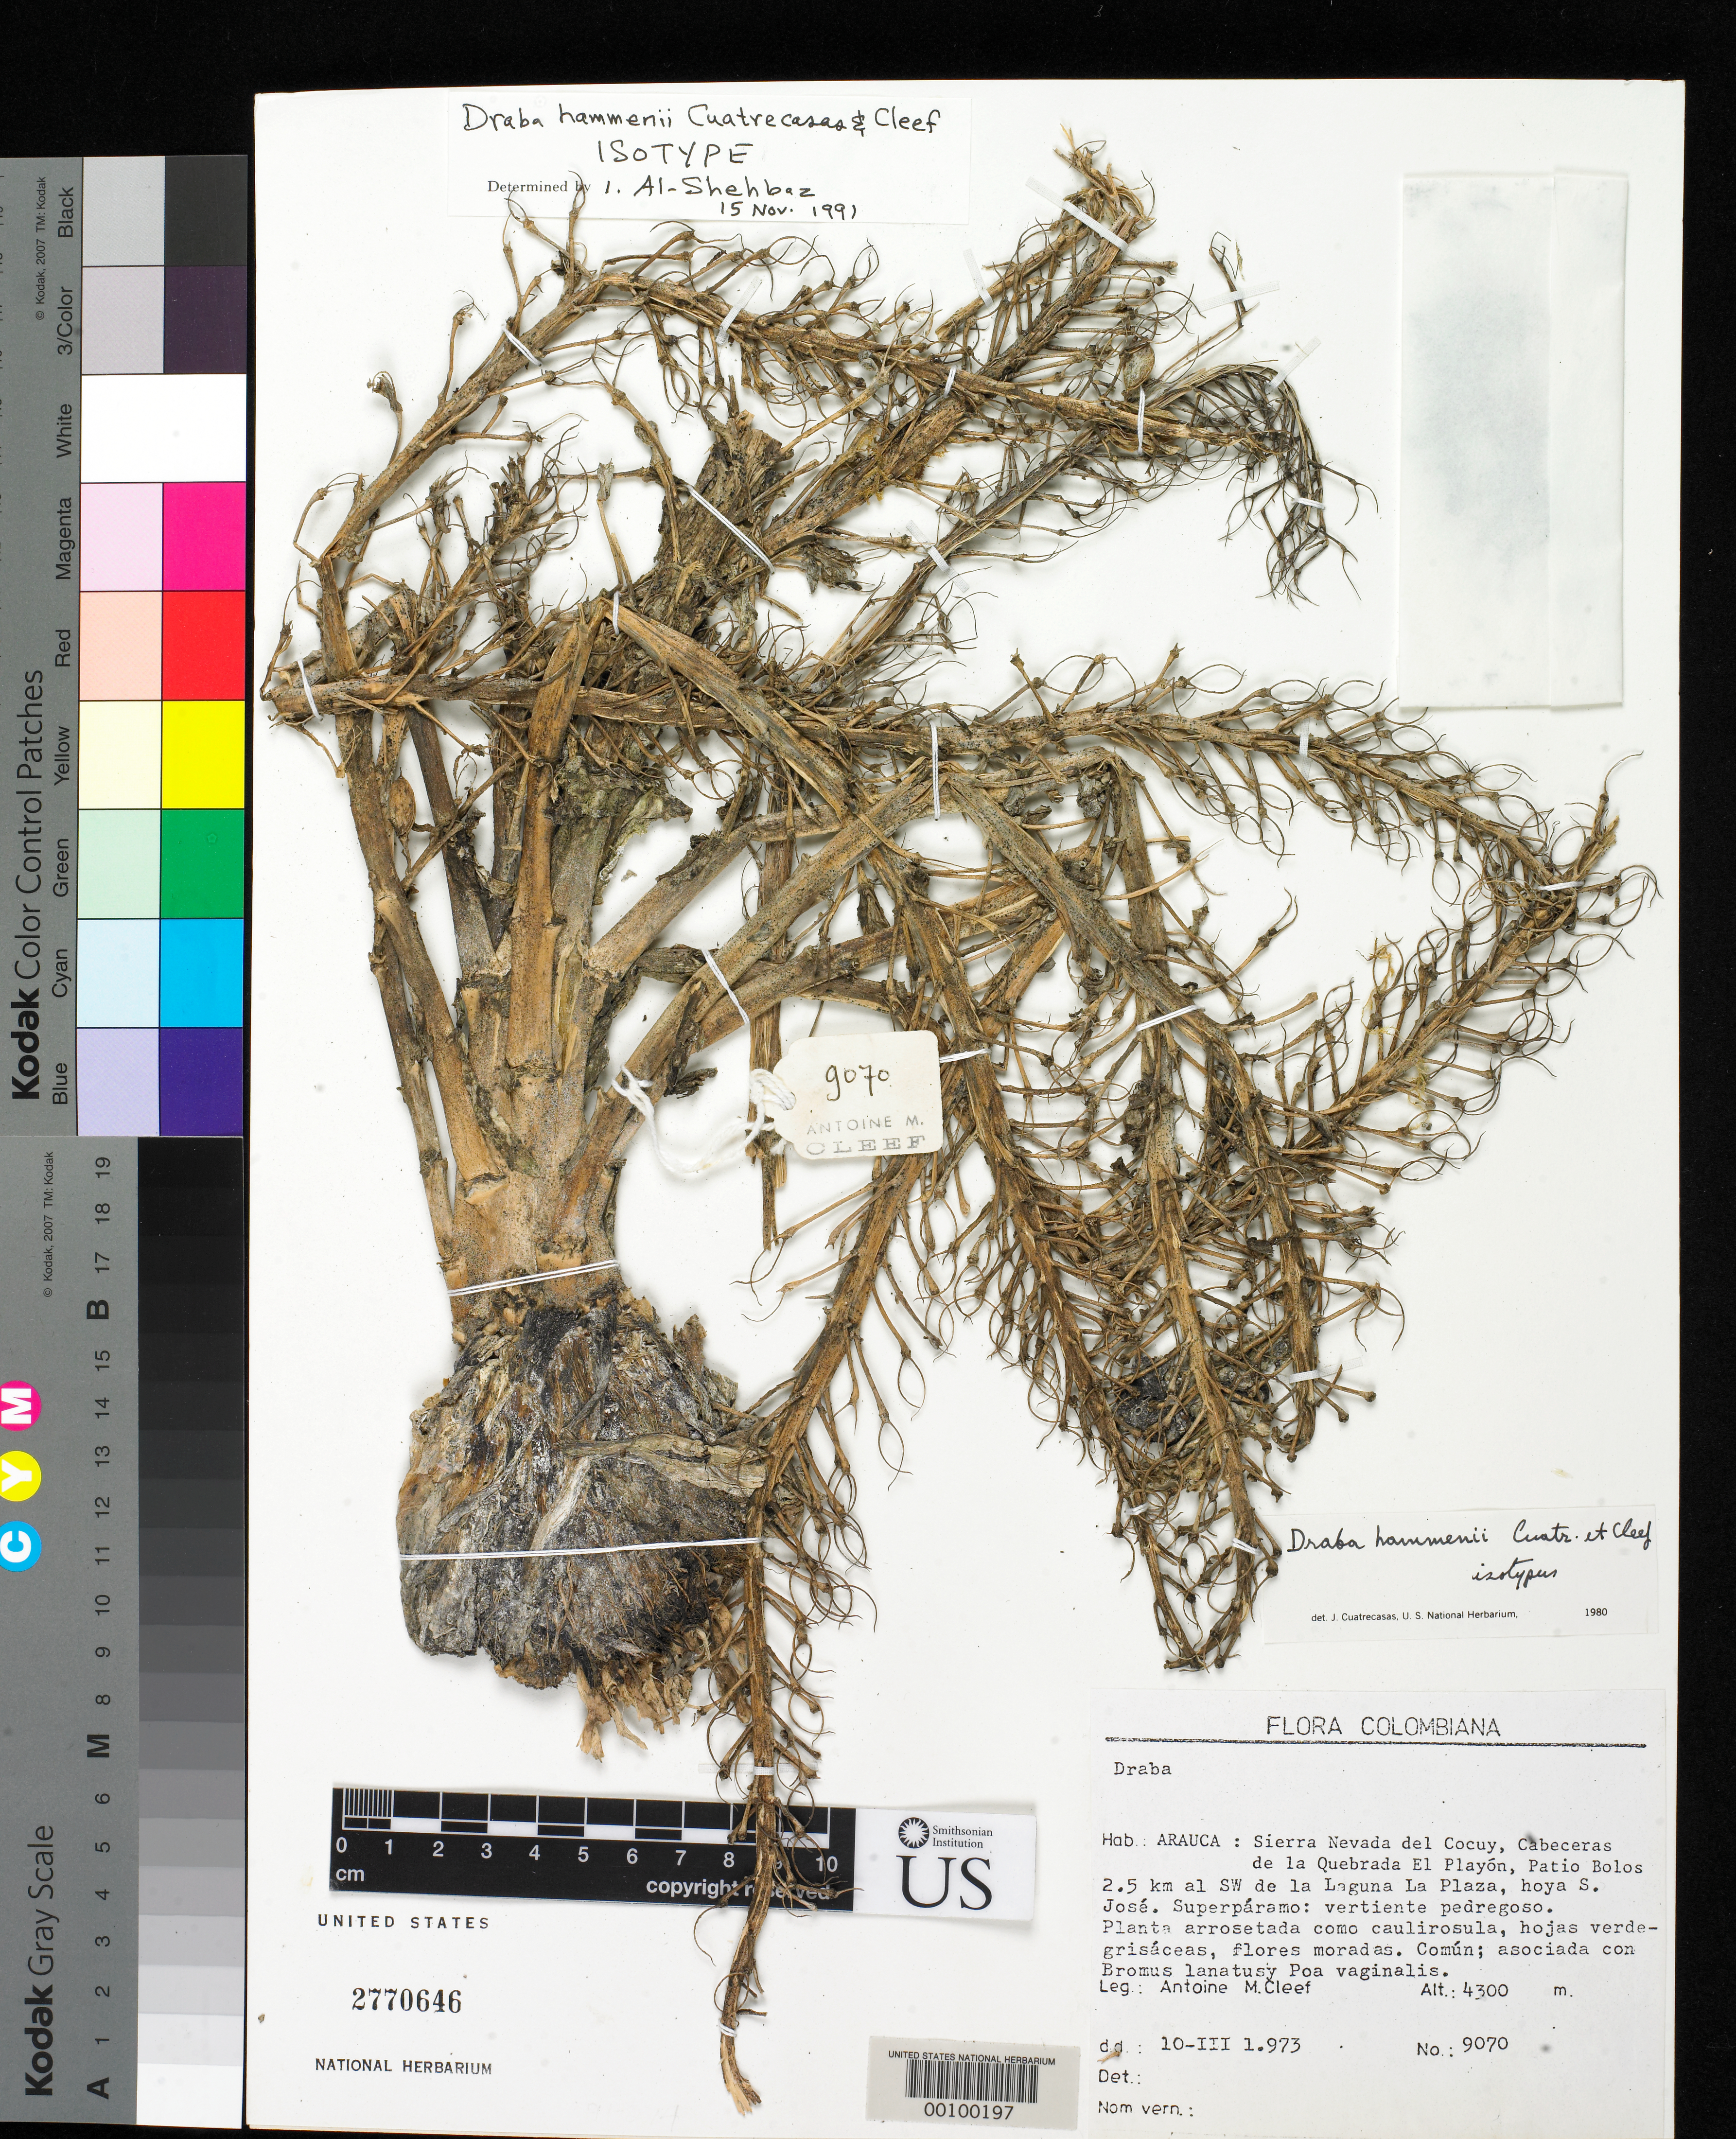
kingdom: Plantae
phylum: Tracheophyta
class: Magnoliopsida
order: Brassicales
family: Brassicaceae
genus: Draba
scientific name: Draba hammenii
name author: Cuatrec. & Cleef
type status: Isotype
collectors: A. M. Cleef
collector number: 9070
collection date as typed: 10 Mar 1973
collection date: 1973-03-10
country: Colombia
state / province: Arauca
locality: Sierra Nevada del Cocuy, Cabecera de La Quebrada El Playon.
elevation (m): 4300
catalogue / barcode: US 2770646